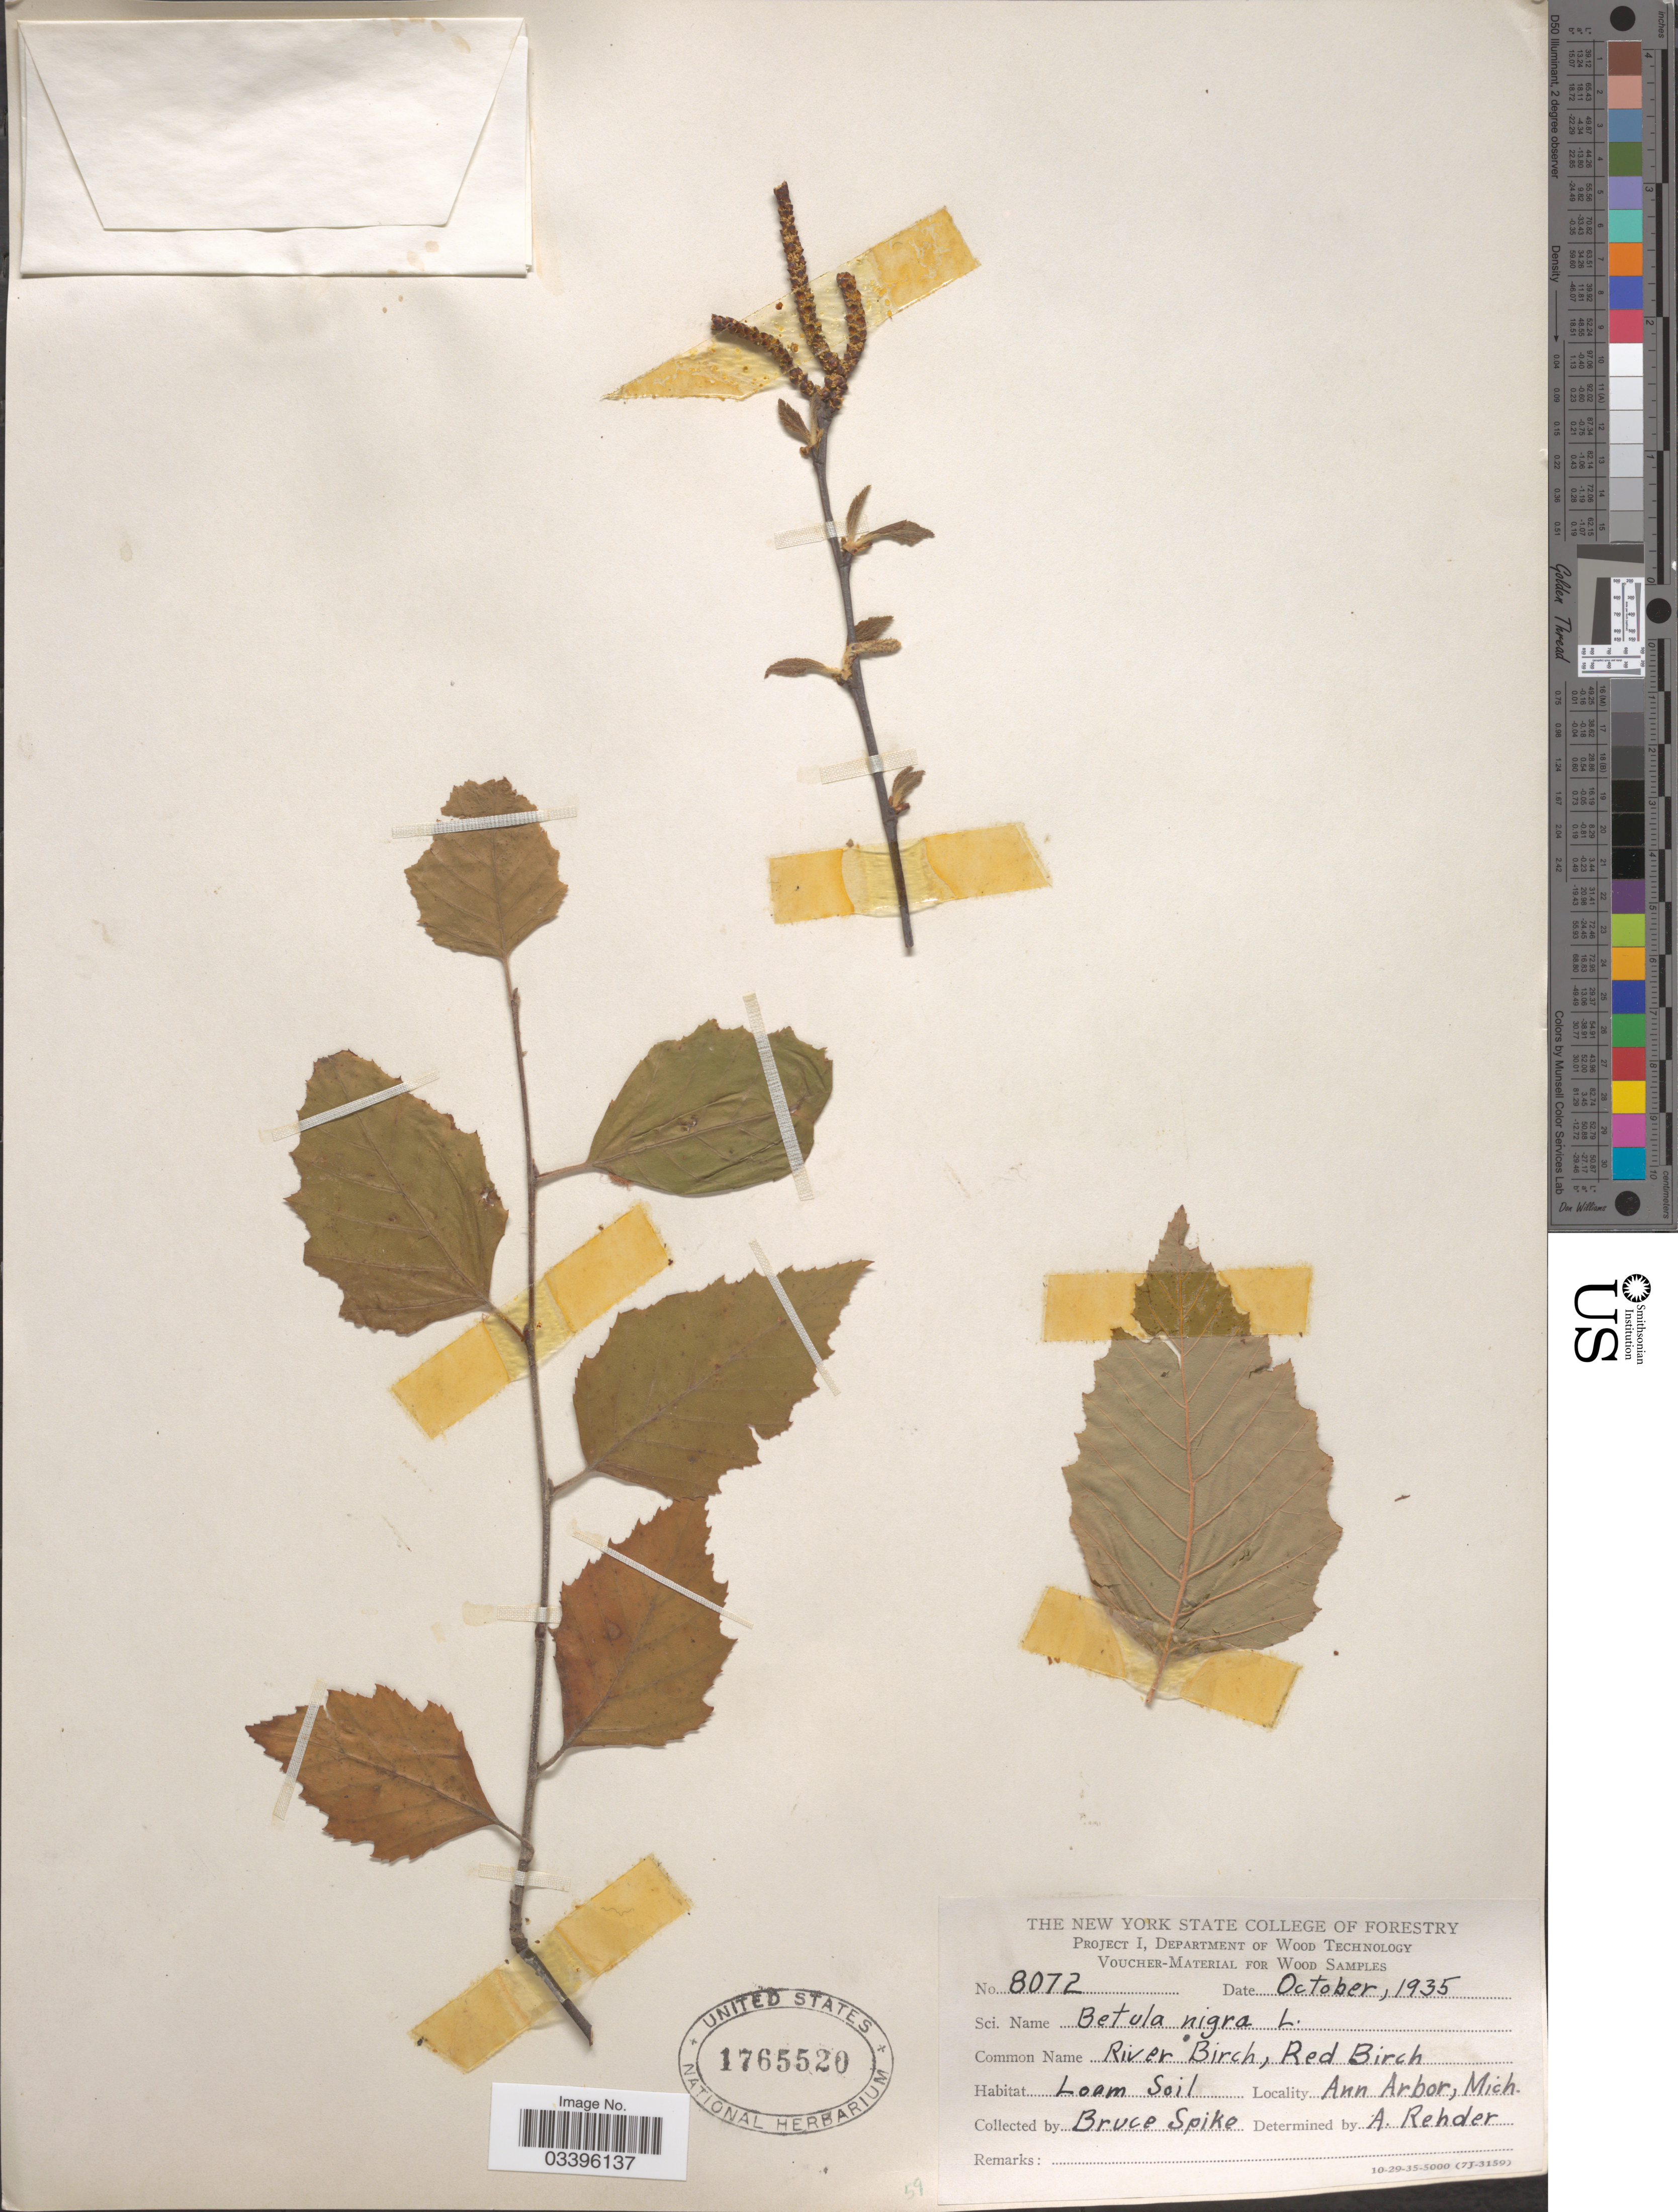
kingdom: Plantae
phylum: Tracheophyta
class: Magnoliopsida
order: Fagales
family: Betulaceae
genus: Betula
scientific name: Betula nigra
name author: L.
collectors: B. Spike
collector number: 8072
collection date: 1935-10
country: United States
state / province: Michigan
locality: River Birch, Red Birch. Ann Arbor.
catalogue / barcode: US 1765520